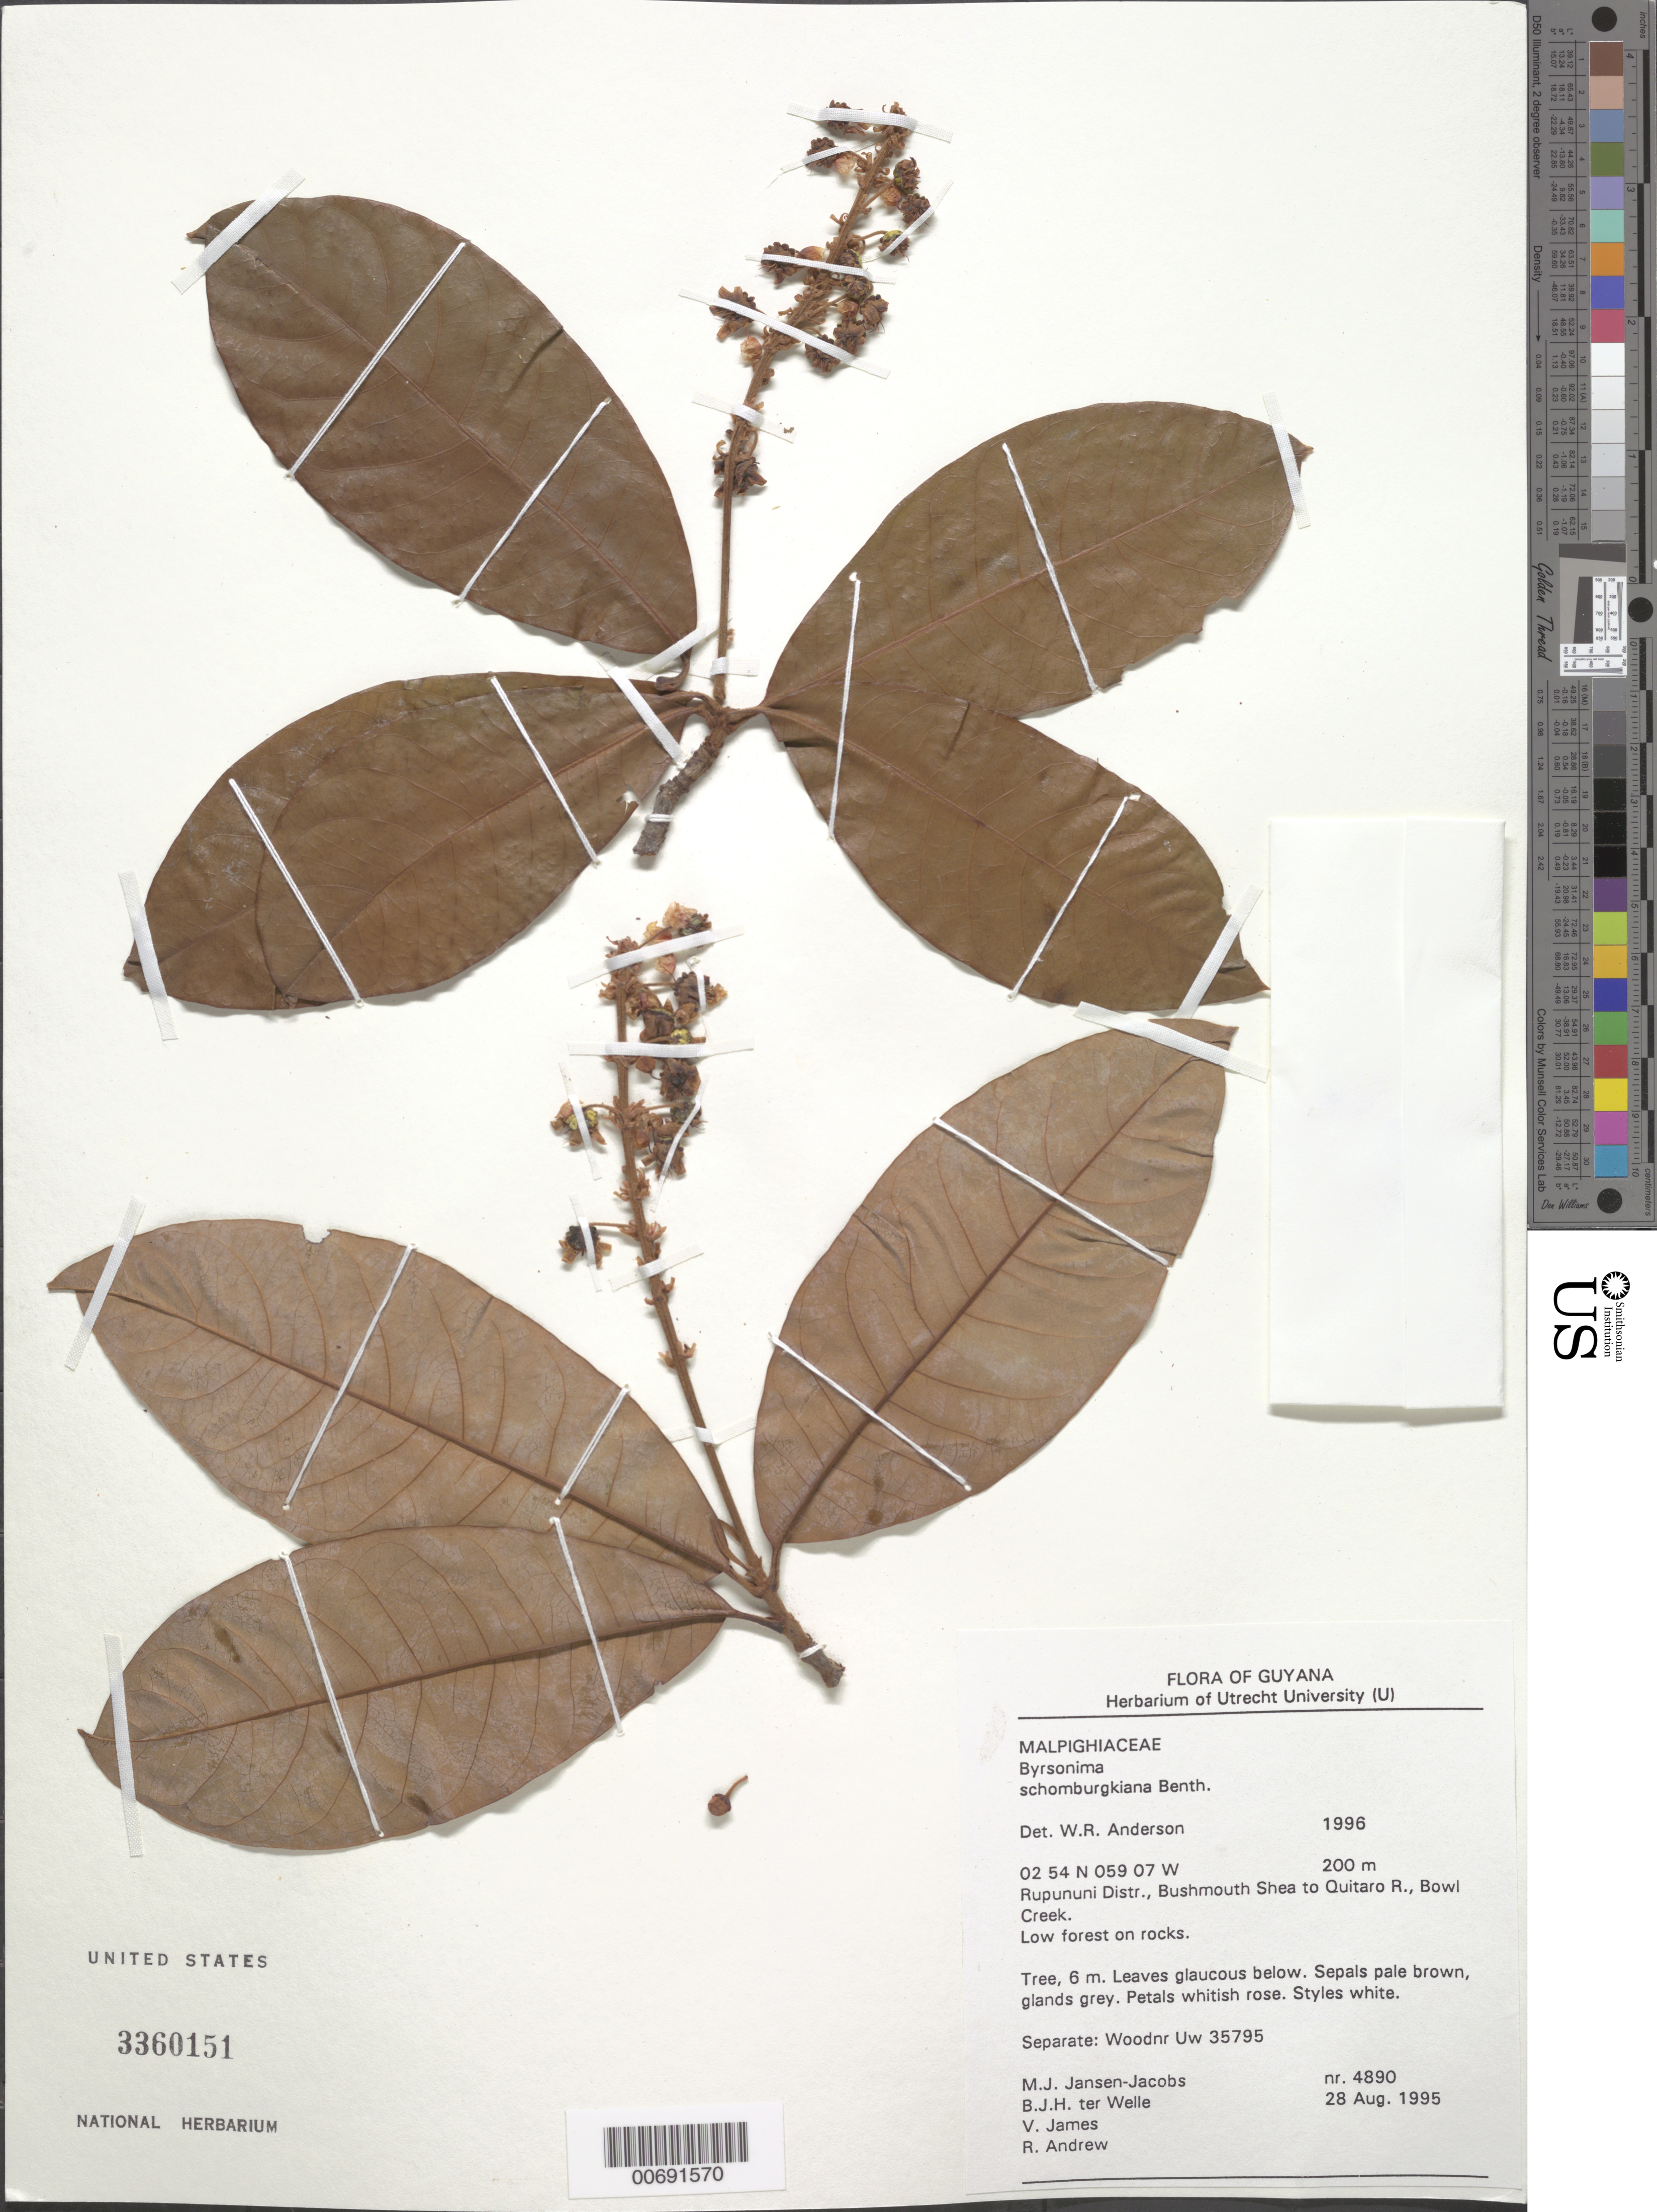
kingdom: Plantae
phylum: Tracheophyta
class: Magnoliopsida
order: Malpighiales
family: Malpighiaceae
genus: Byrsonima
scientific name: Byrsonima schomburgkiana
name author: Benth.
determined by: Anderson, W. R., (MICH), University of Michigan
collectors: M. J. Jansen-Jacobs, B. Welle, V. James & R. Andrew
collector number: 4890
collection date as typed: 28-Aug-95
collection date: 1995-08-28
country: Guyana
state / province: U. Takutu-U. Essequibo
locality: Bowl Creek, Bushmouth, Shea to Quitaro River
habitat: Low forest on rocks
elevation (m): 200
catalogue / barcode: US 3360151